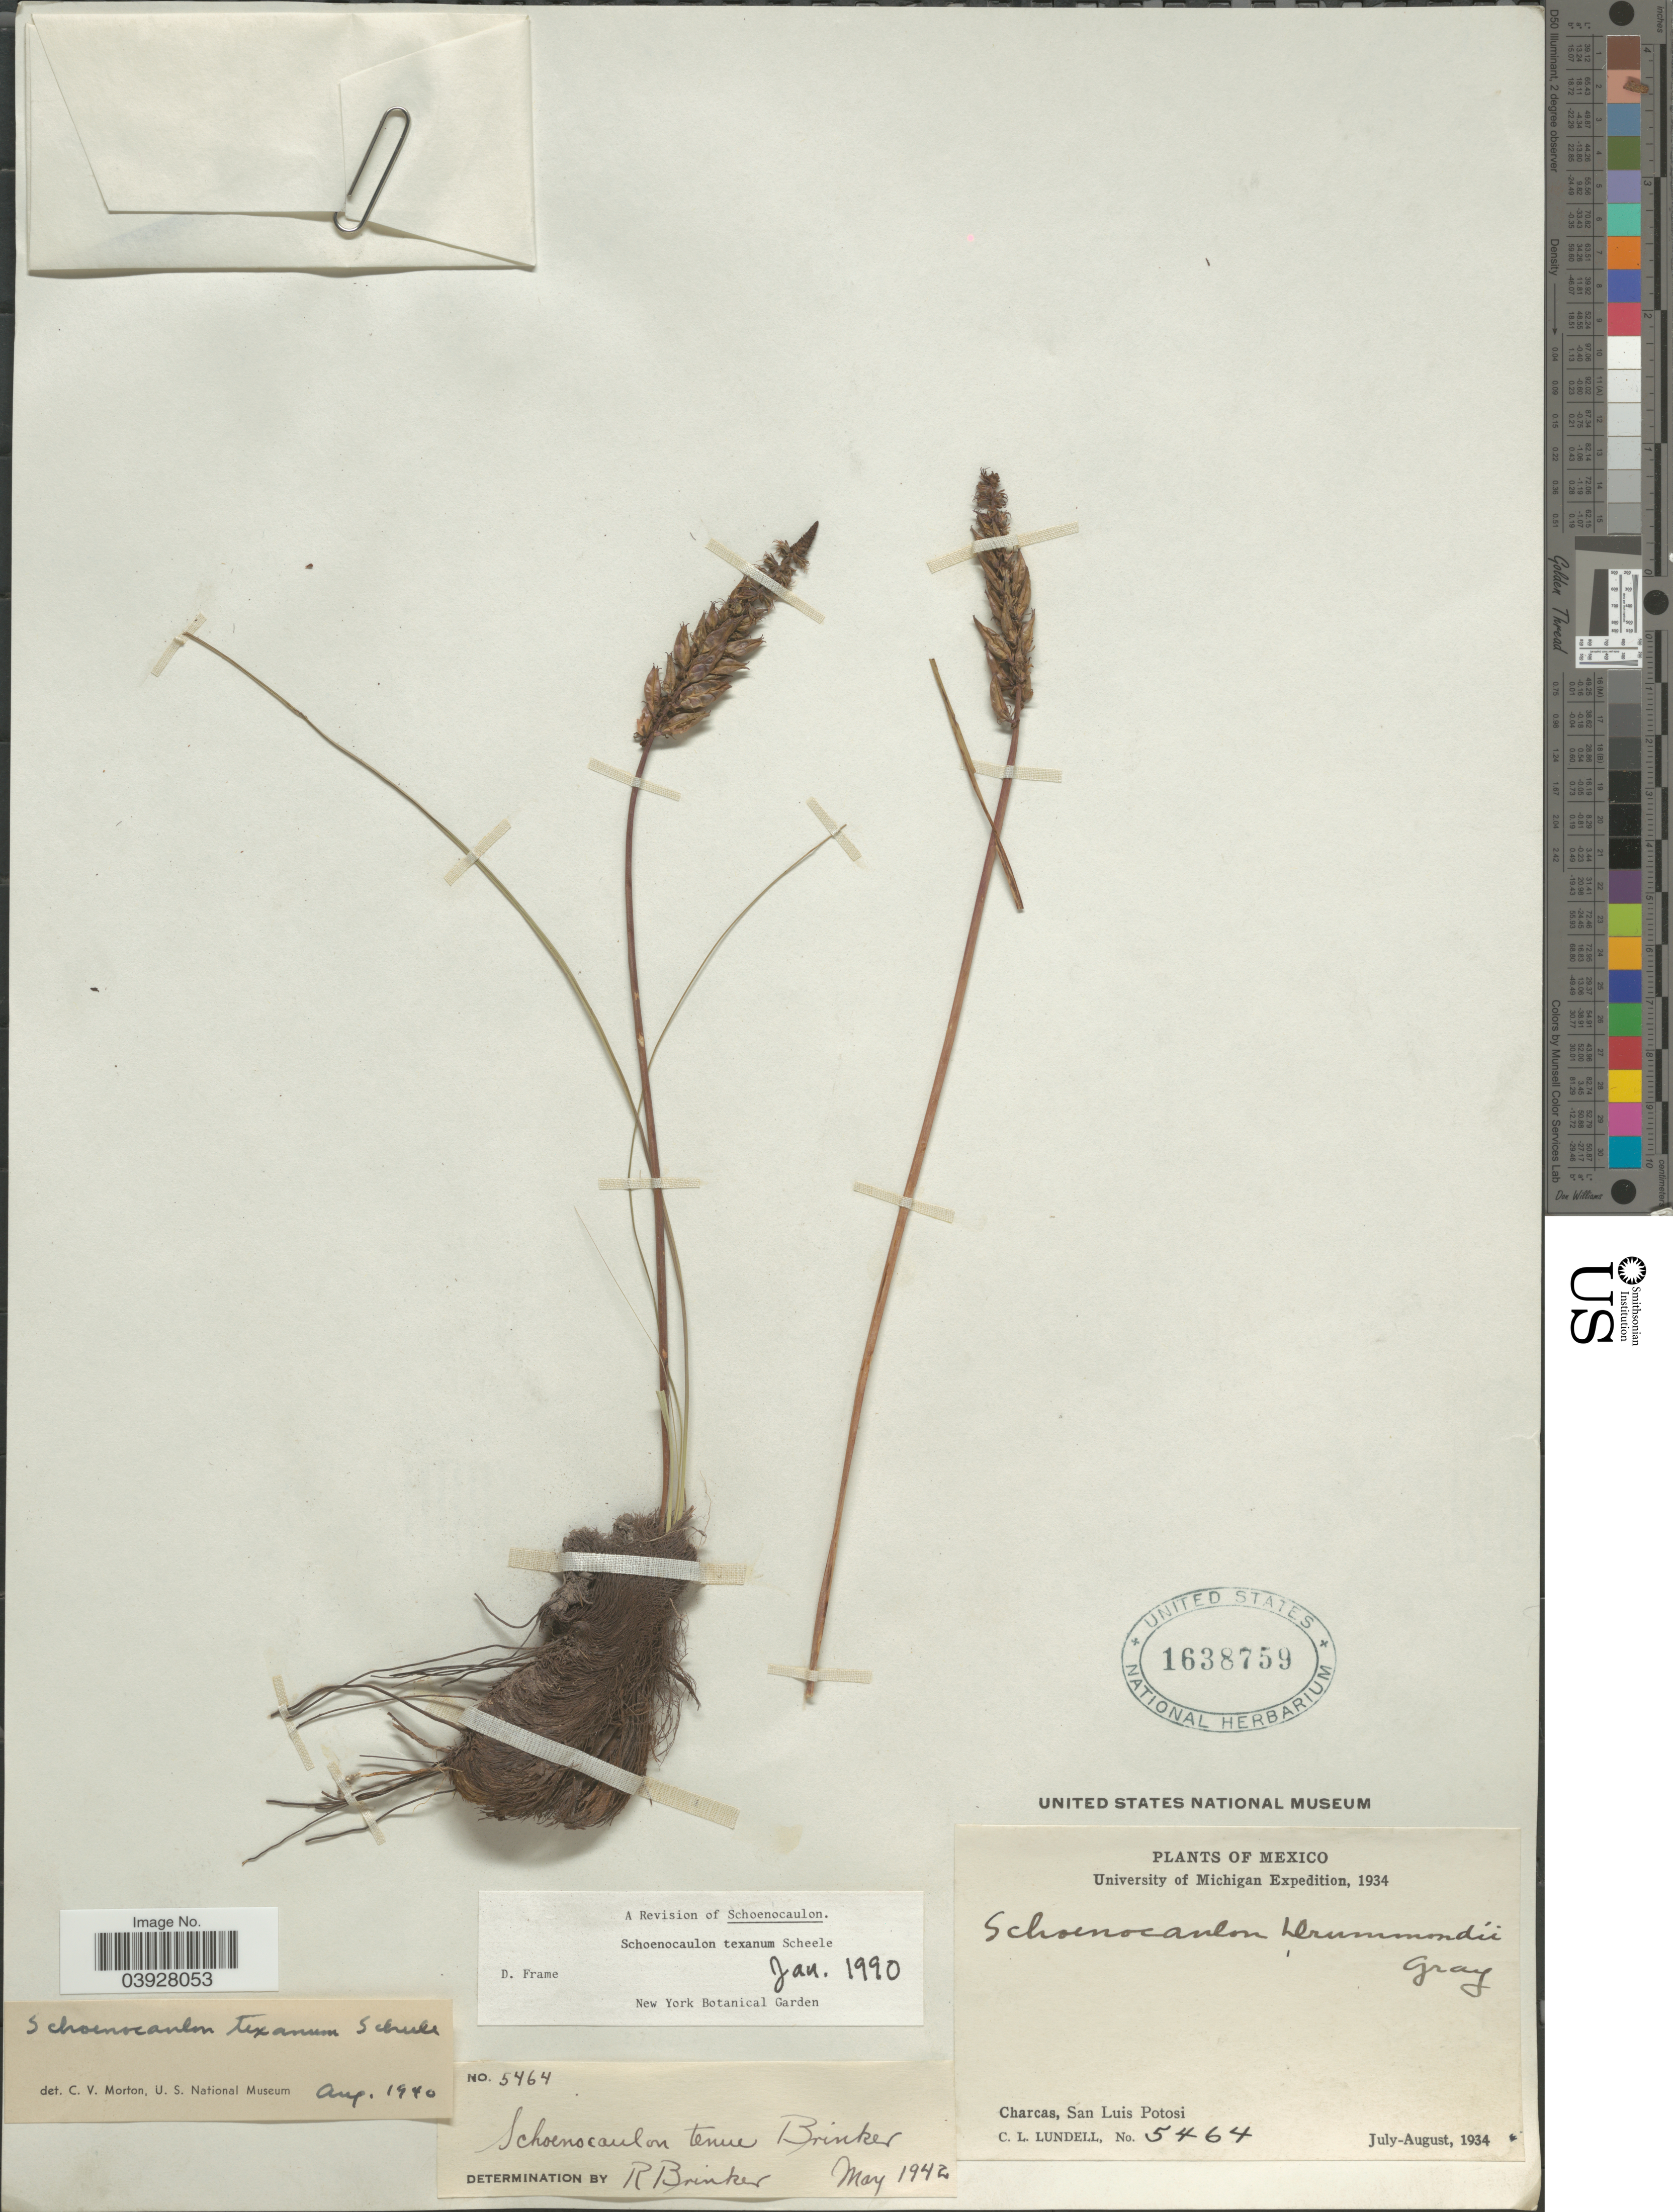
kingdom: Plantae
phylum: Tracheophyta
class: Liliopsida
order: Liliales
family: Melanthiaceae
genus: Schoenocaulon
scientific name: Schoenocaulon texanum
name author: Scheele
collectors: C. L. Lundell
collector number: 5464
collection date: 1934-07/1934-08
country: Mexico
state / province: San Luis Potosí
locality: Charcas.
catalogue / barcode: US 1638759